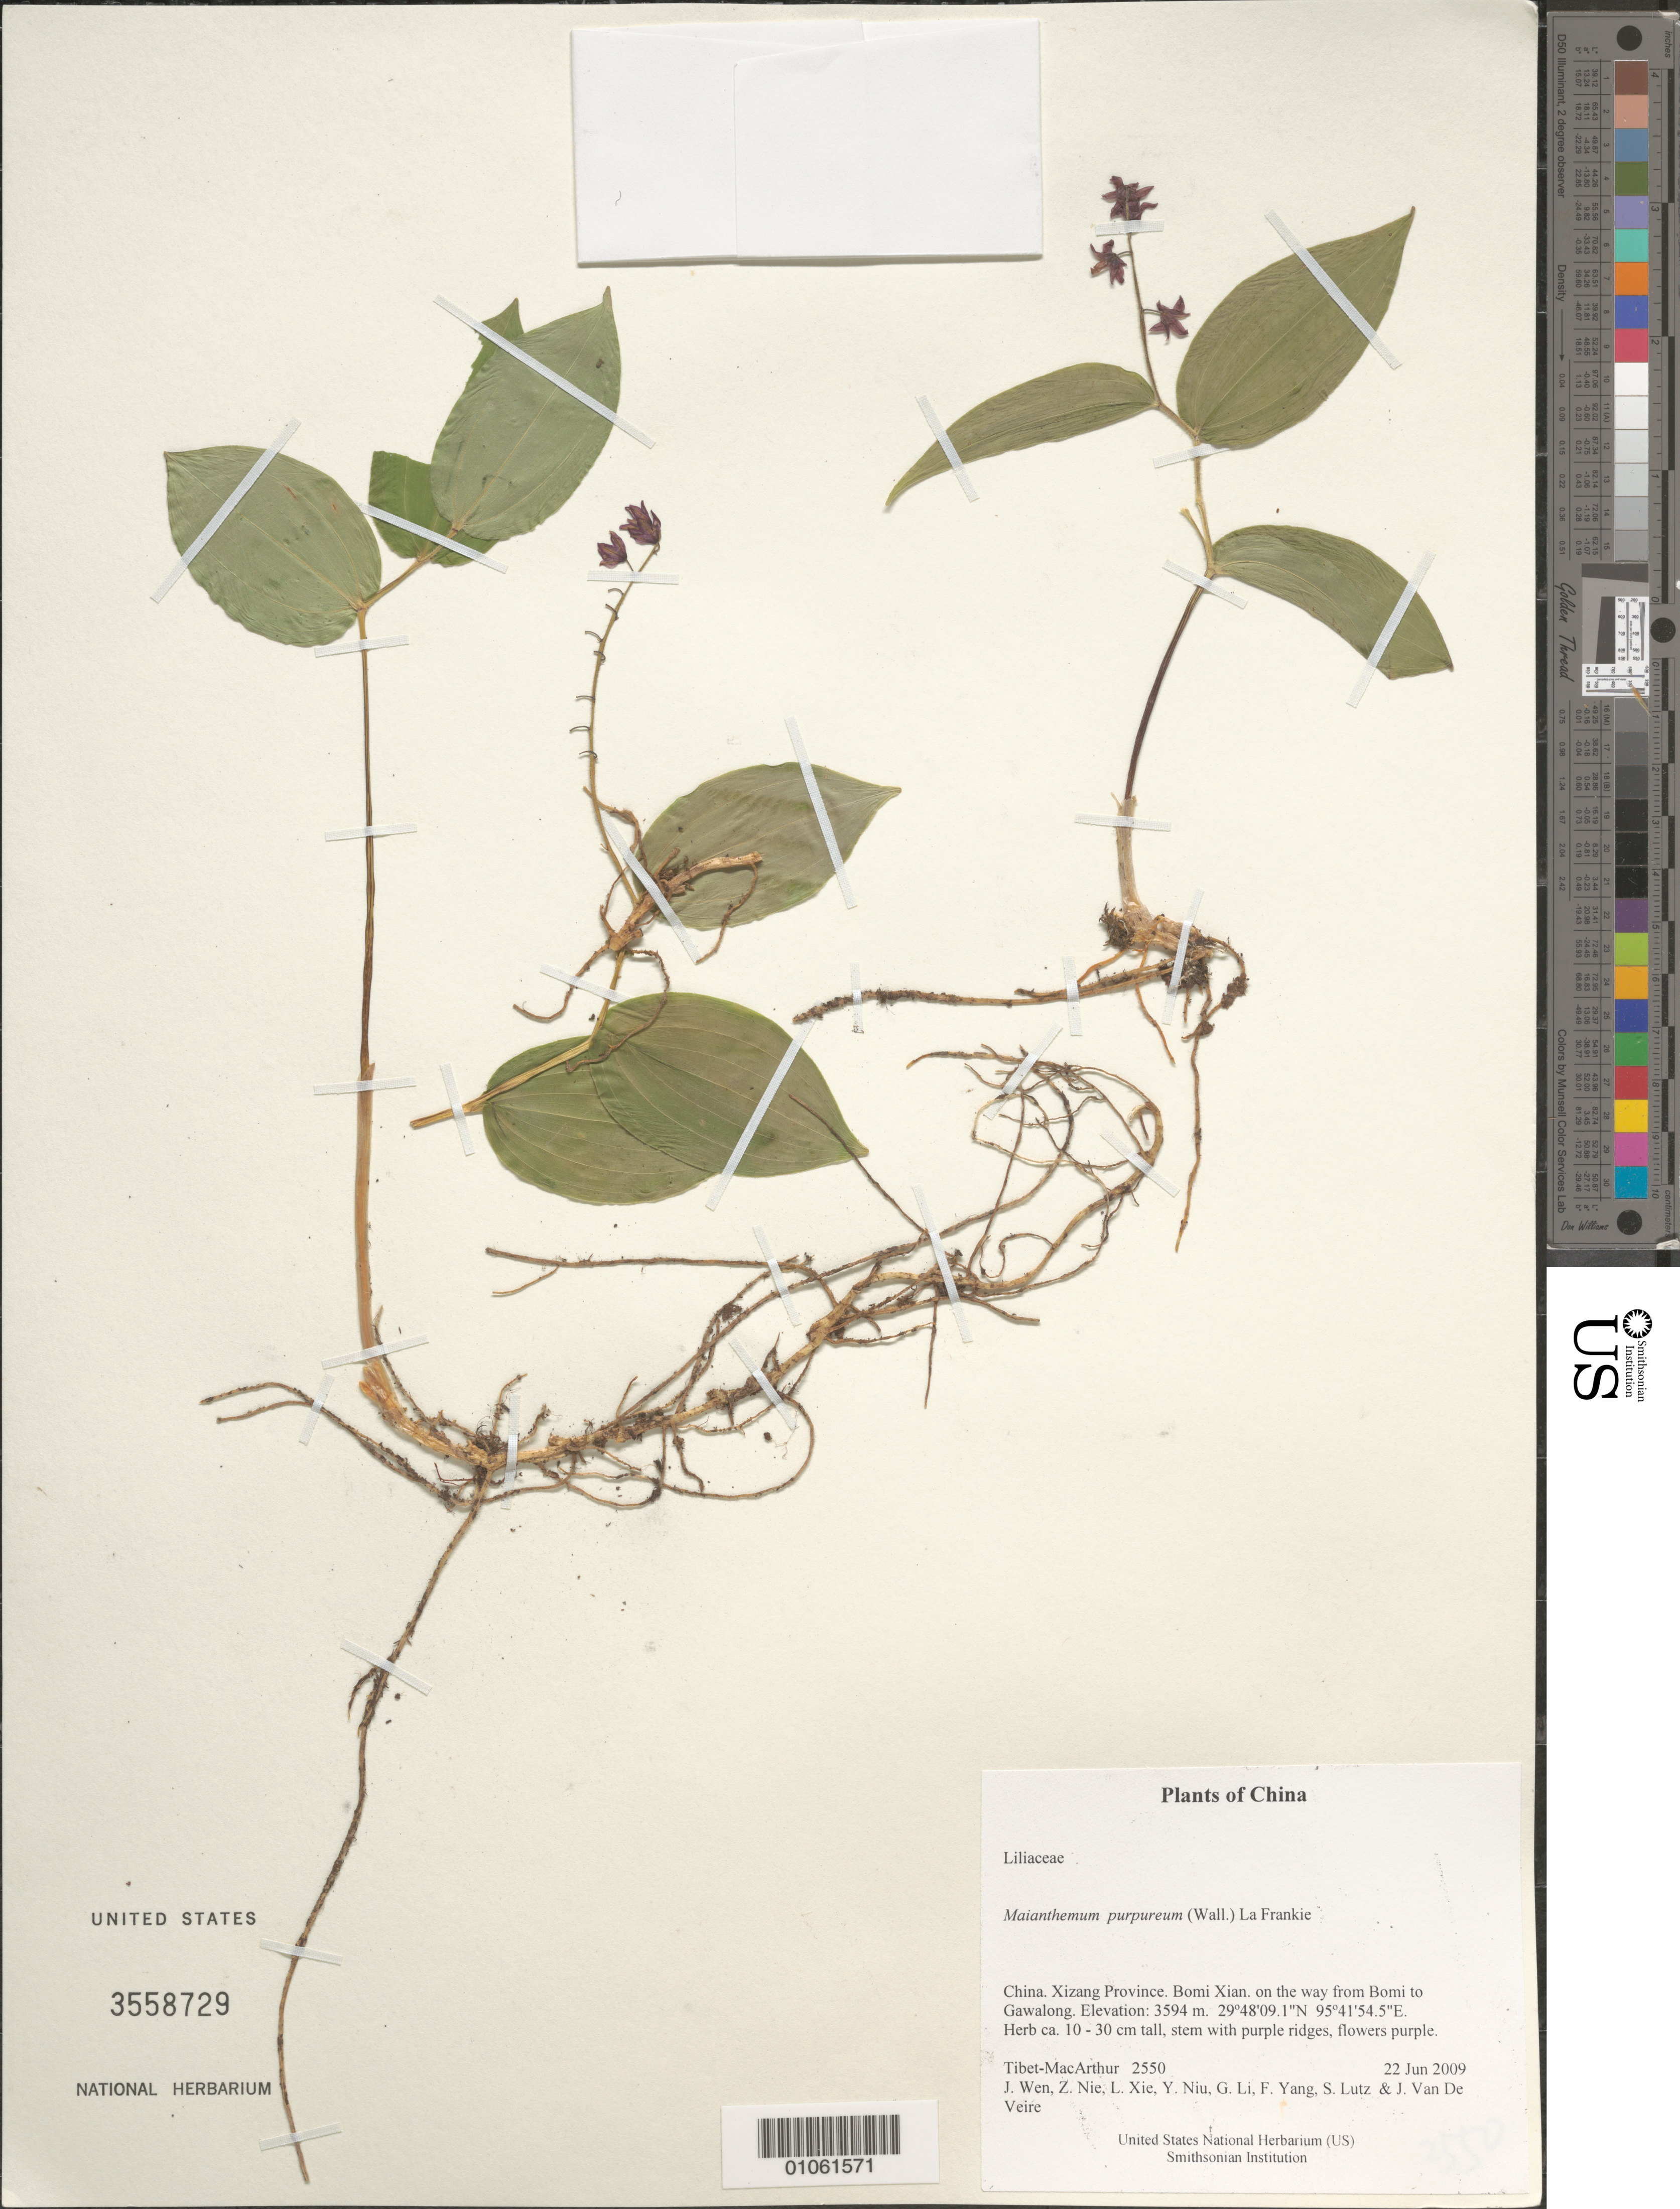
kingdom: Plantae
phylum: Tracheophyta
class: Liliopsida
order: Asparagales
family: Asparagaceae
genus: Maianthemum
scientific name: Maianthemum purpureum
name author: (Wall.) LaFrankie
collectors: Tibet-MacArthur, J. Wen, Z. Nie, L. Xie, Y. Niu, G. Li, F. Yang, S. Lutz & J. Van De Veire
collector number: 2550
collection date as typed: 22 Jun 2009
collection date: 2009-06-22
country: China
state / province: Xizang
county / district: Bomi Xian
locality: on the way from Bomi to Gawalong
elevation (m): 3594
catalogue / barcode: US 3558729